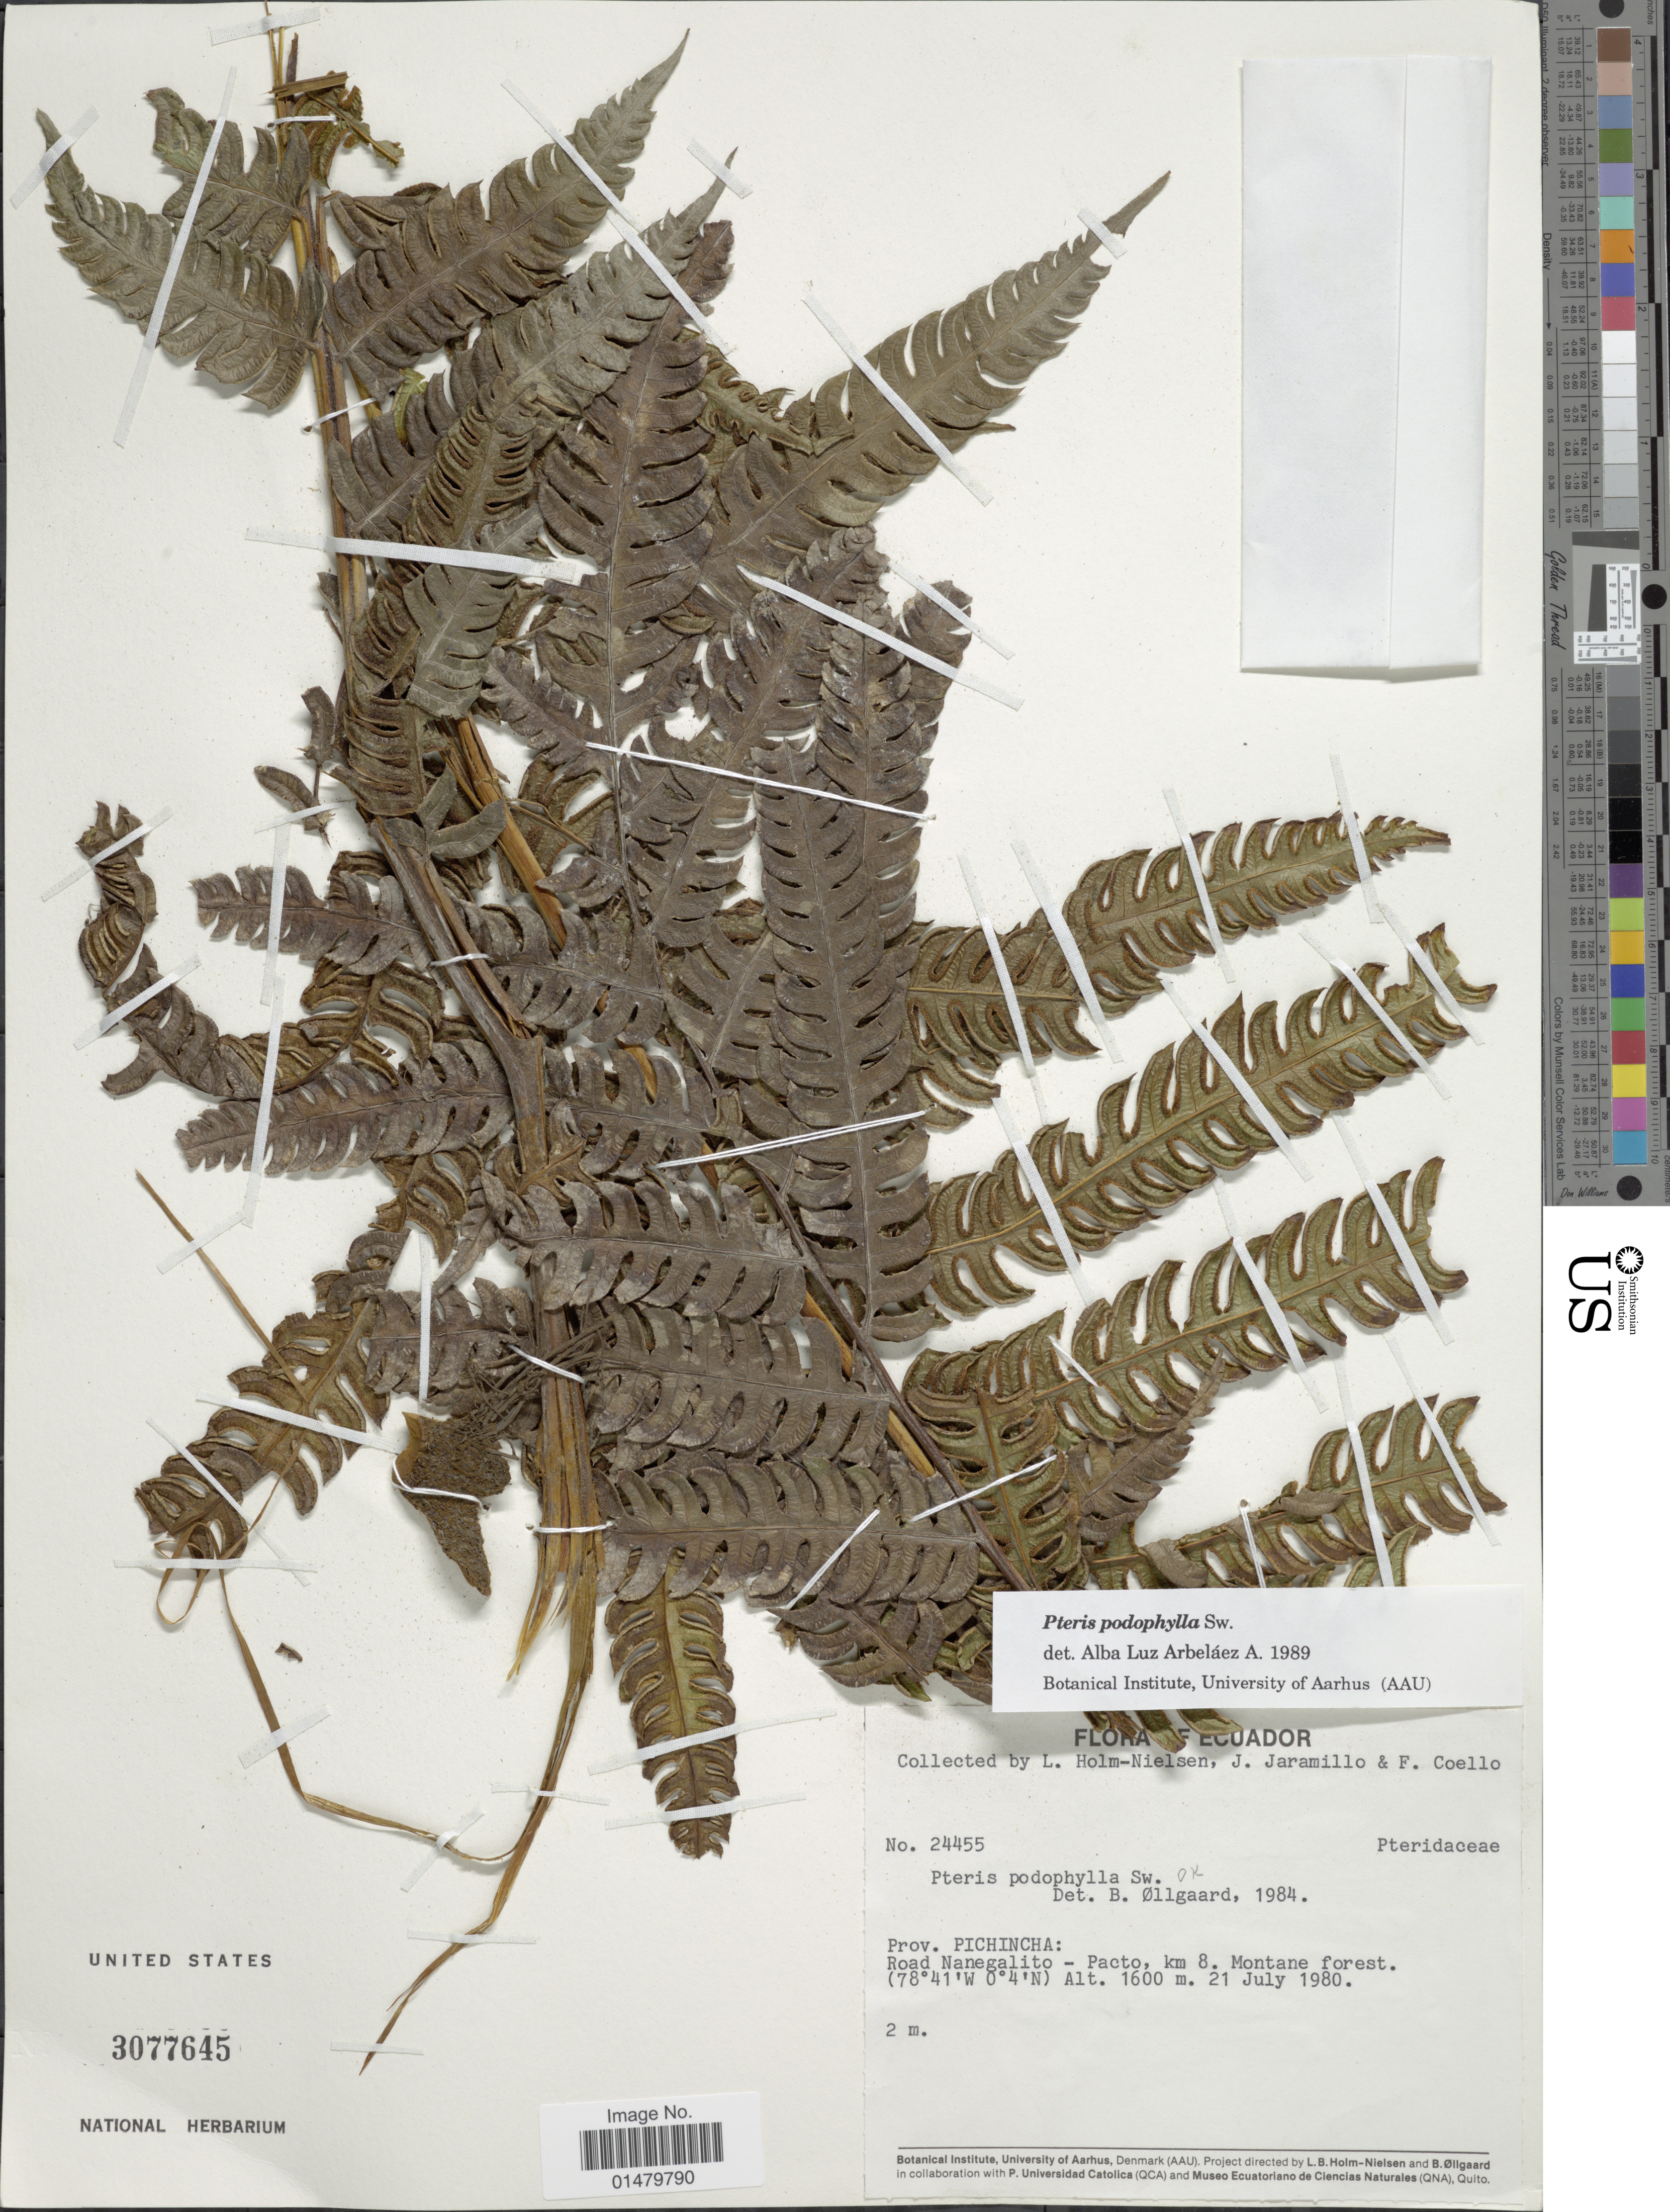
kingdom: Plantae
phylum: Tracheophyta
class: Polypodiopsida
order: Polypodiales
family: Pteridaceae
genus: Pteris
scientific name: Pteris podophylla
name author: Sw.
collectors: L. B. Holm-Nielsen, Jaramillo, -- & F. Coello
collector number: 24455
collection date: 1980-07-21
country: Ecuador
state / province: Pichincha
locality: Road Nanegalito - Pacto, km 8. Montane forest.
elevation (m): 1600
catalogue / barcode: US 3077645